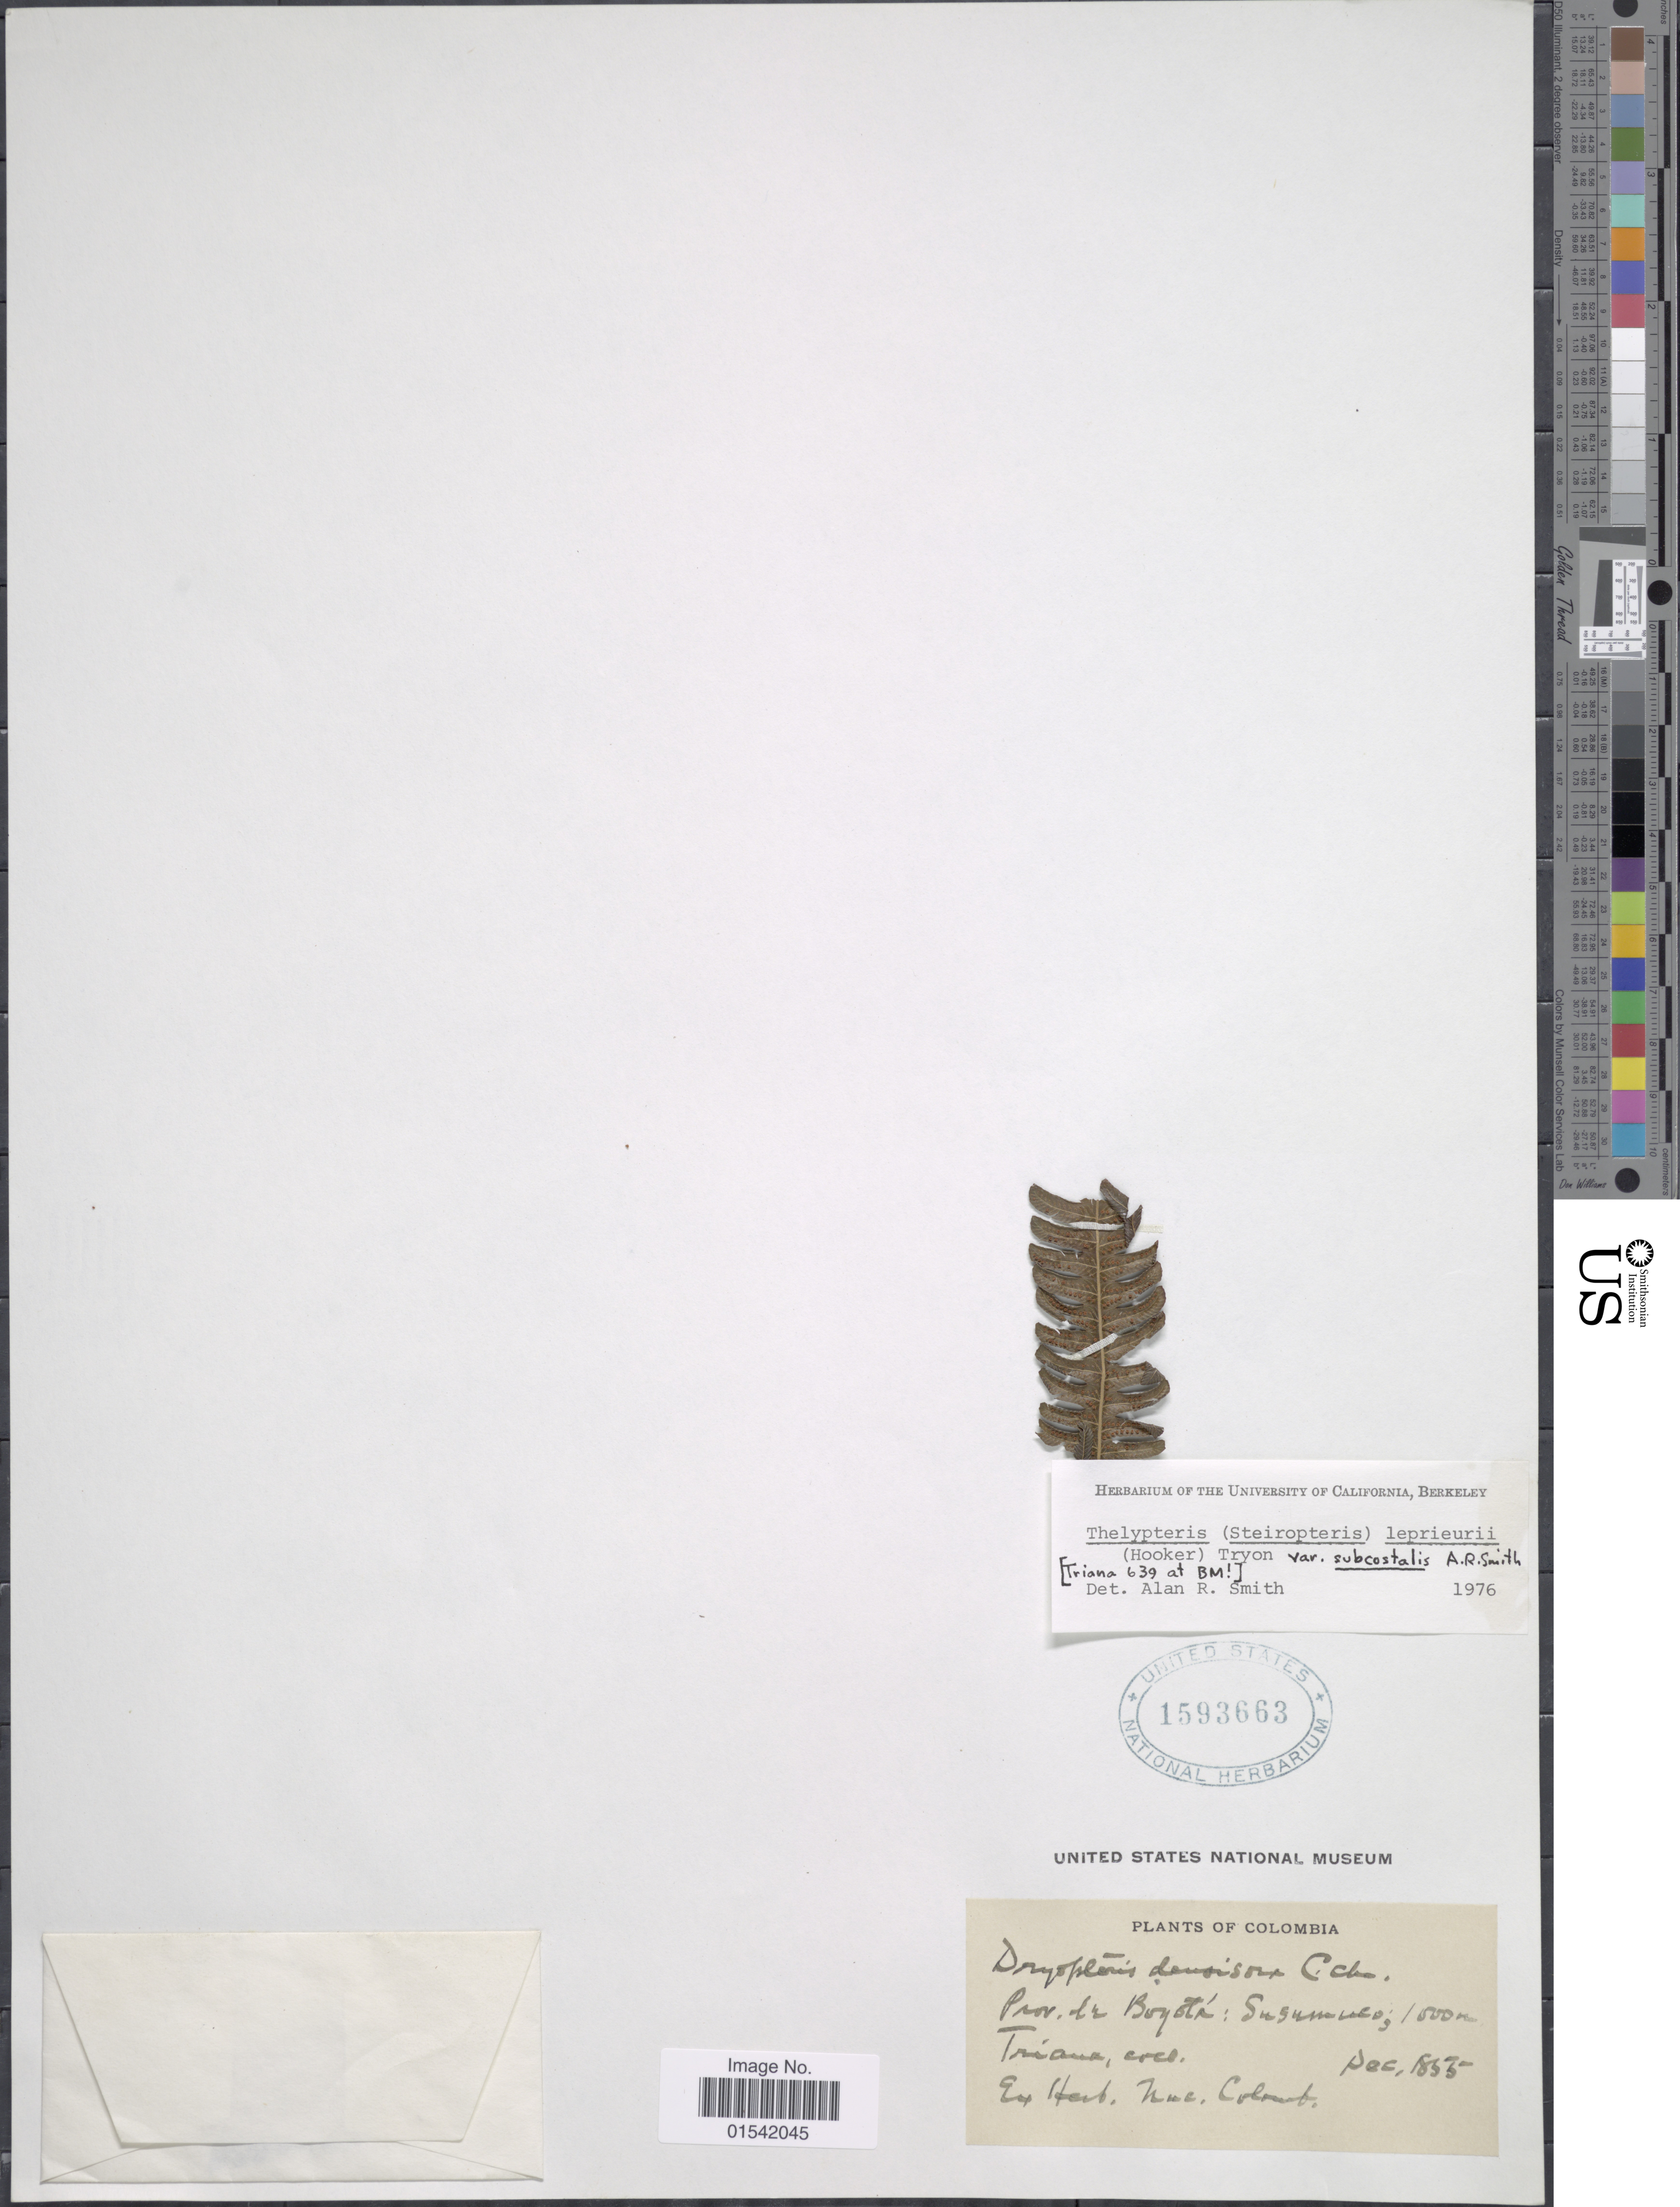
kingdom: Plantae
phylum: Tracheophyta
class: Polypodiopsida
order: Polypodiales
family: Thelypteridaceae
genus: Steiropteris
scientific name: Steiropteris leprieurii var. subcostalis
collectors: Triana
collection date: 1855-12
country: Colombia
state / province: Bogota D.C.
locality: Susumuco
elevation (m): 1000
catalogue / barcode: US 1593663